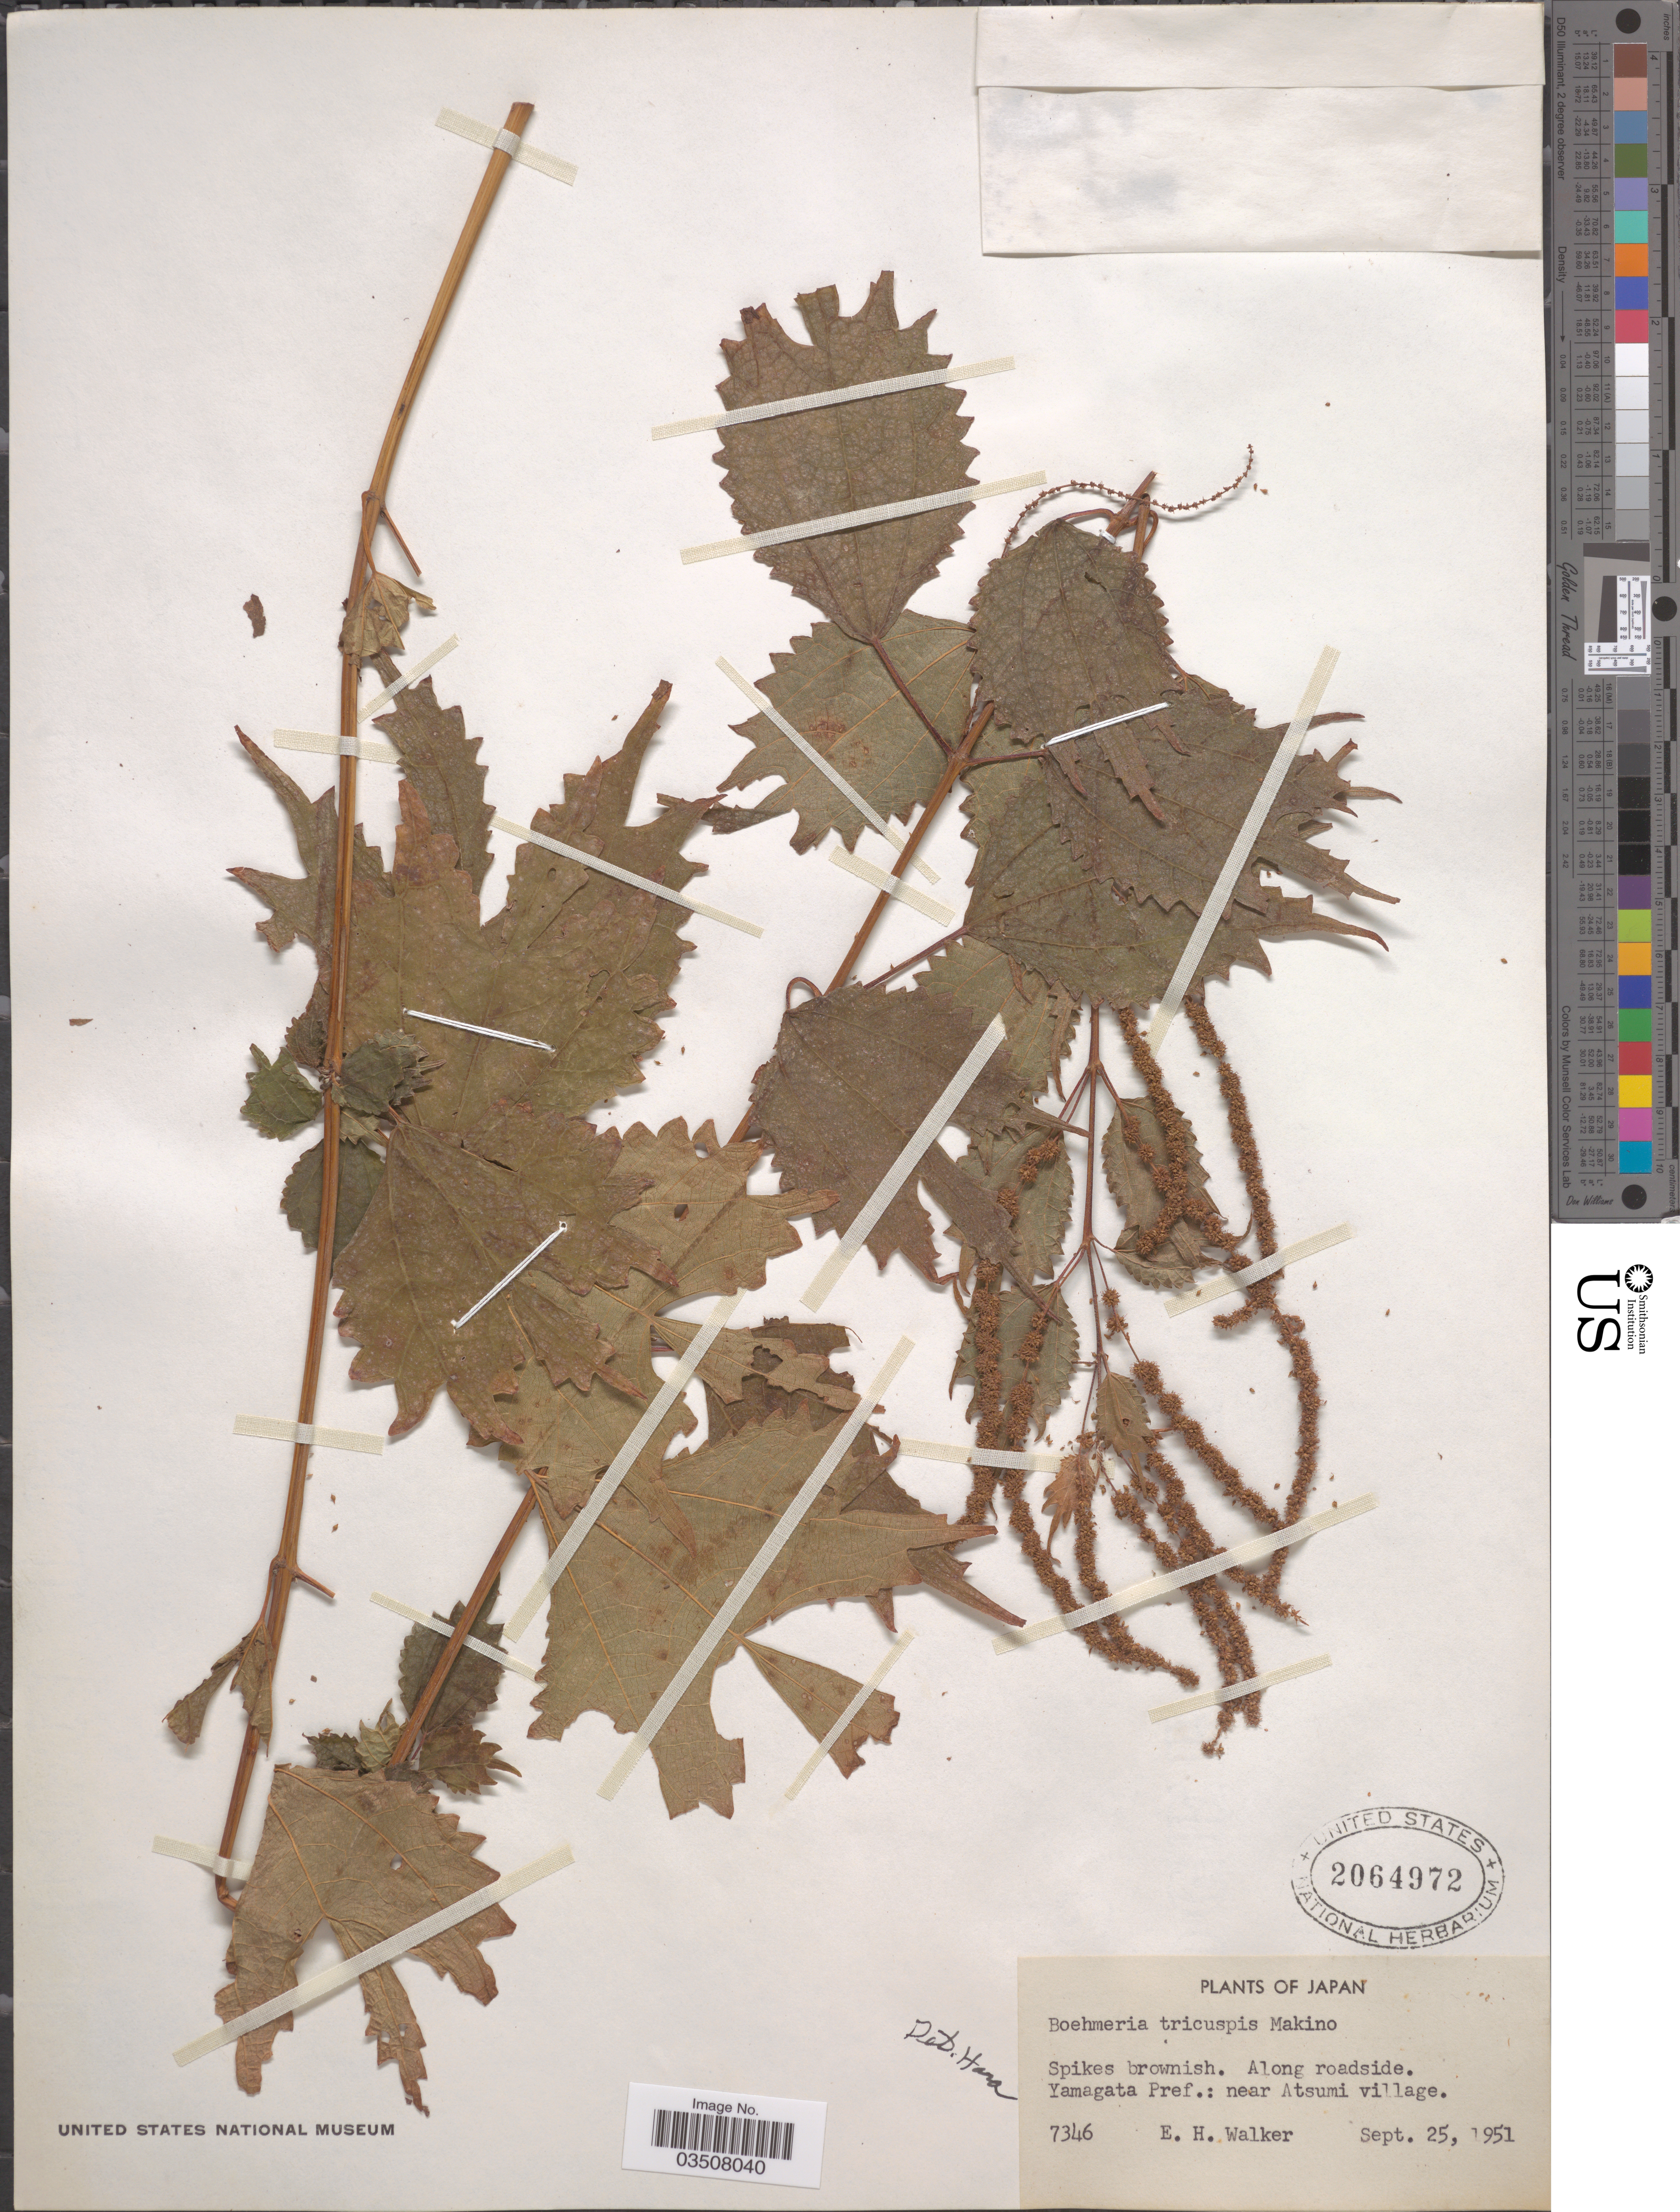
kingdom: Plantae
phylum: Tracheophyta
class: Magnoliopsida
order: Rosales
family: Urticaceae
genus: Boehmeria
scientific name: Boehmeria tricuspis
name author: (Hance) Makino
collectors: E. H. Walker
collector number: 7346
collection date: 1951-09-25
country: Japan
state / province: Yamagata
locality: Yamagata Pref.: near Atsumi village.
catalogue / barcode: US 2064972